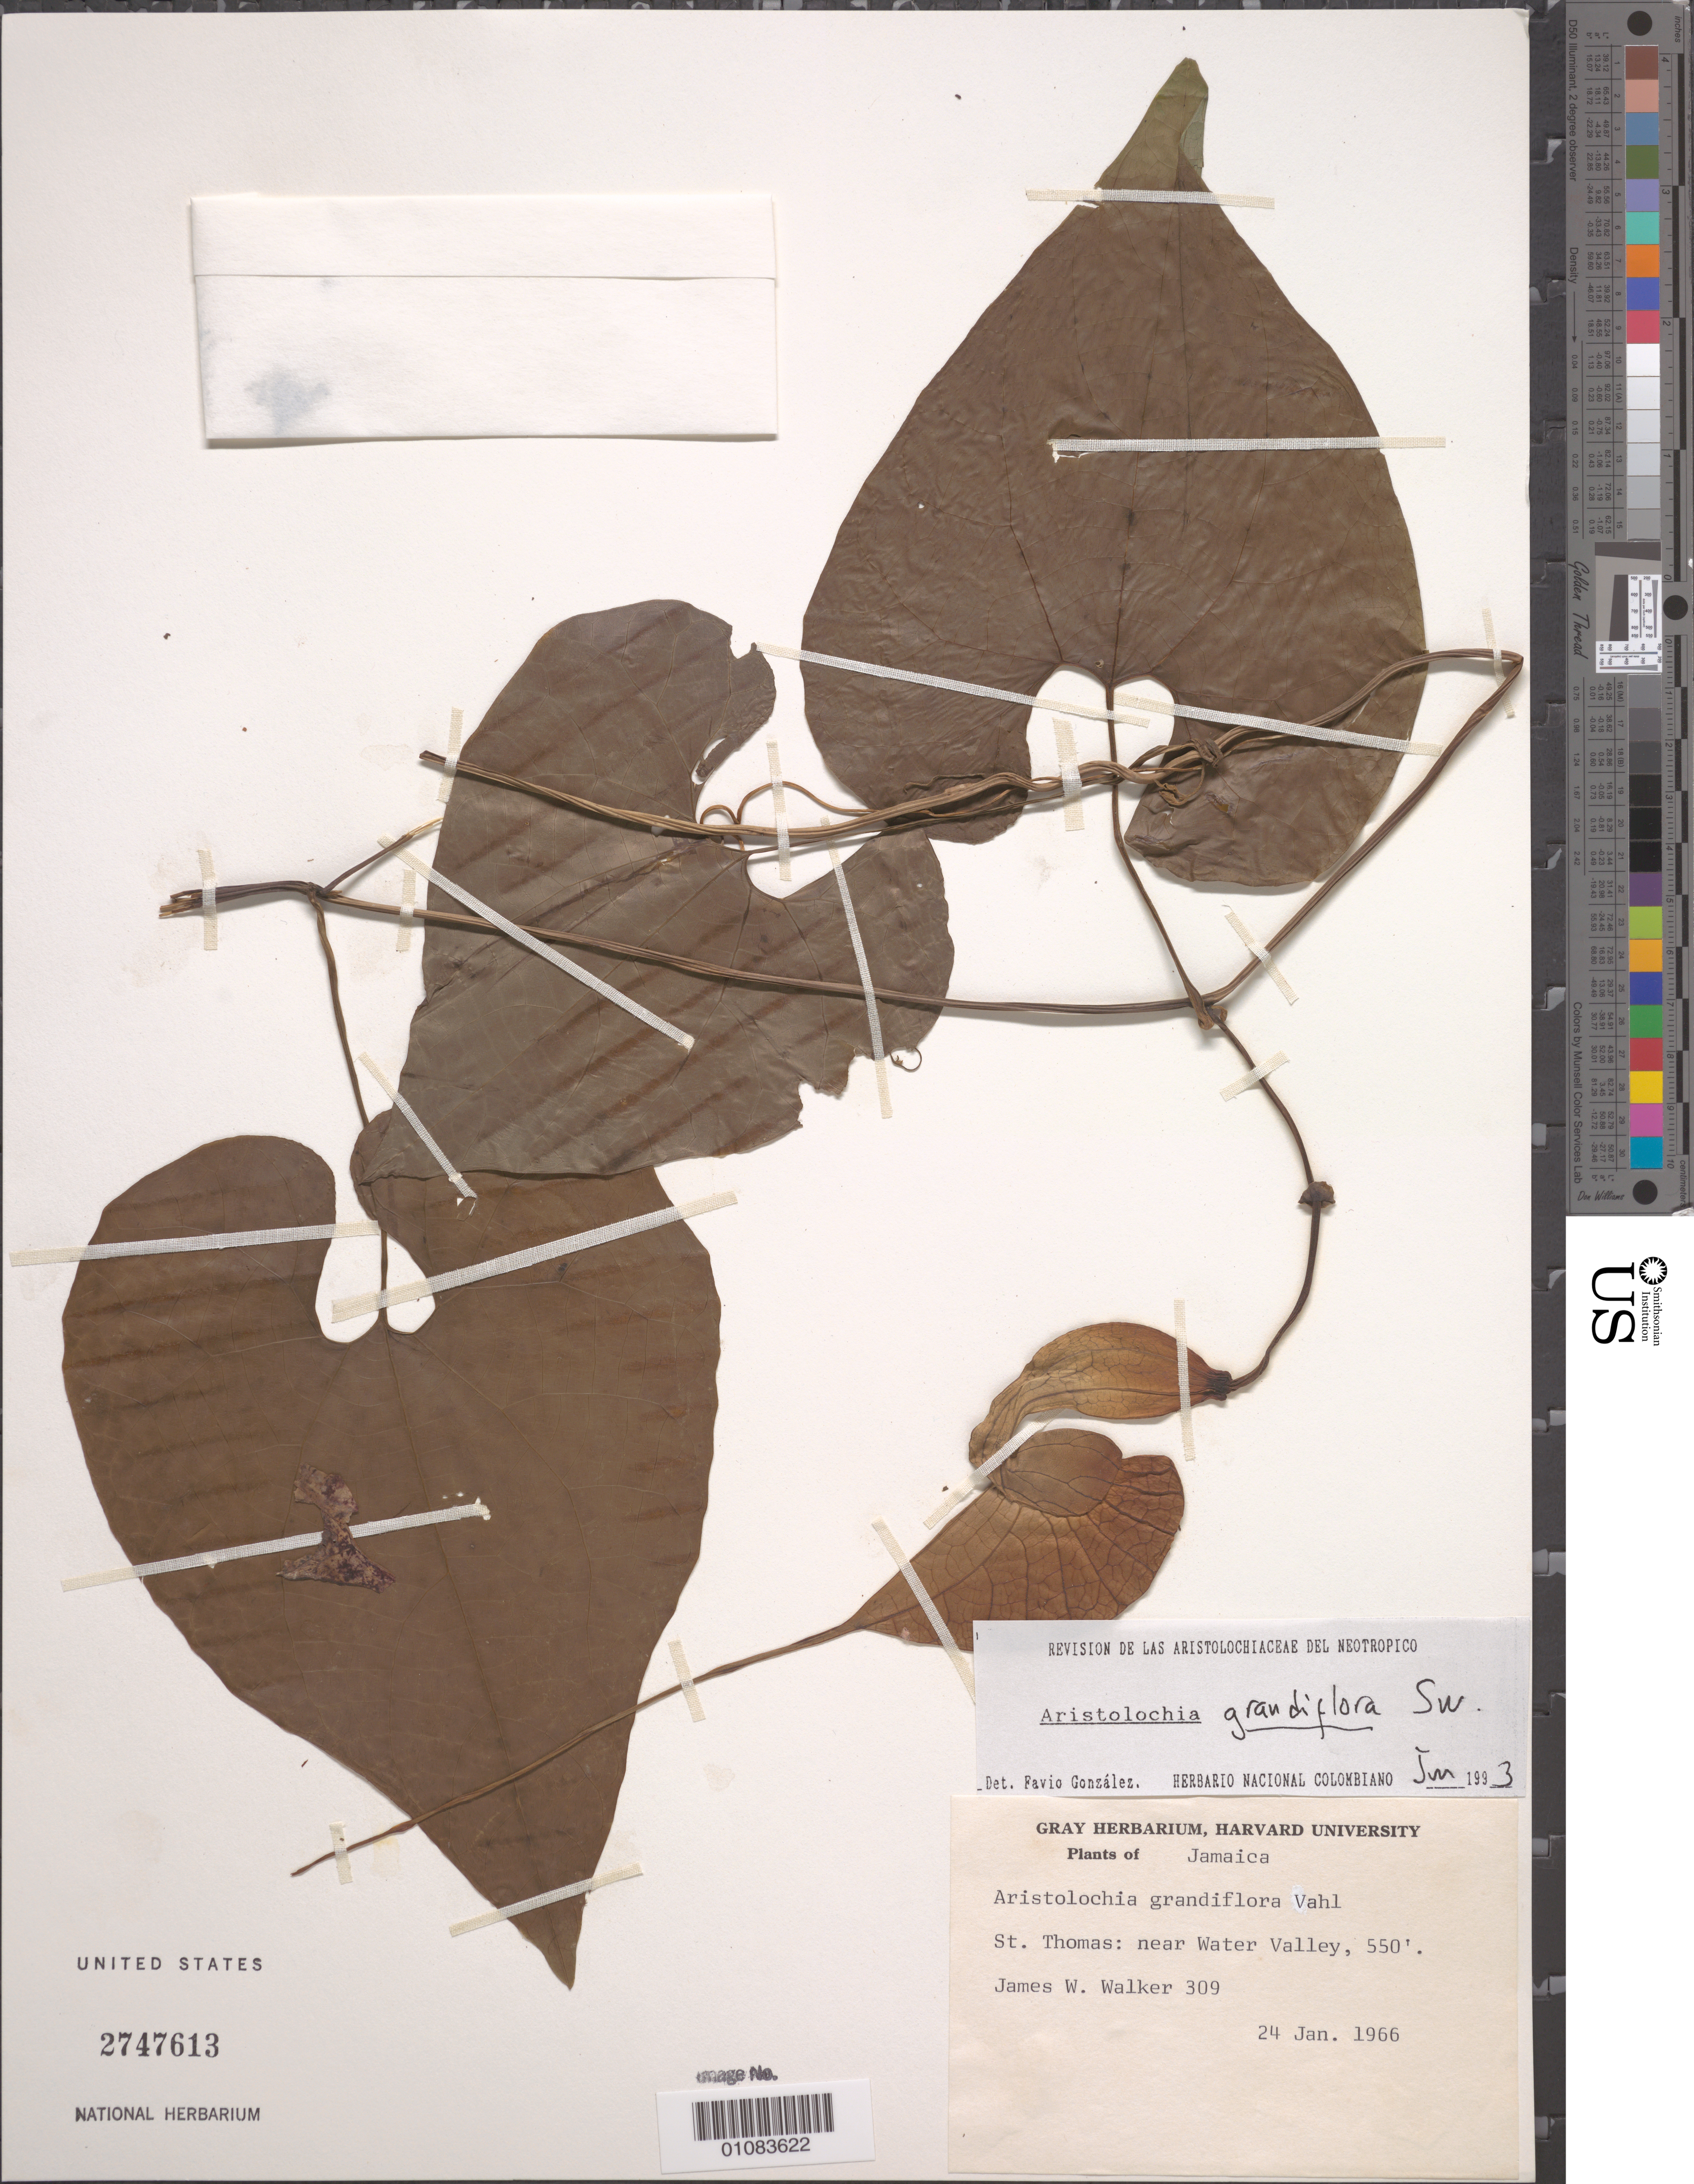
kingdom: Plantae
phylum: Tracheophyta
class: Magnoliopsida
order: Piperales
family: Aristolochiaceae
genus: Aristolochia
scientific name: Aristolochia grandiflora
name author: Sw.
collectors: J. W. Walker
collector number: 309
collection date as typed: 24 Jan 1966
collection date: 1966-01-24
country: Jamaica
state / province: Saint Thomas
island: Jamaica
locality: Near Water Valley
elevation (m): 168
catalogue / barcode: US 2747613